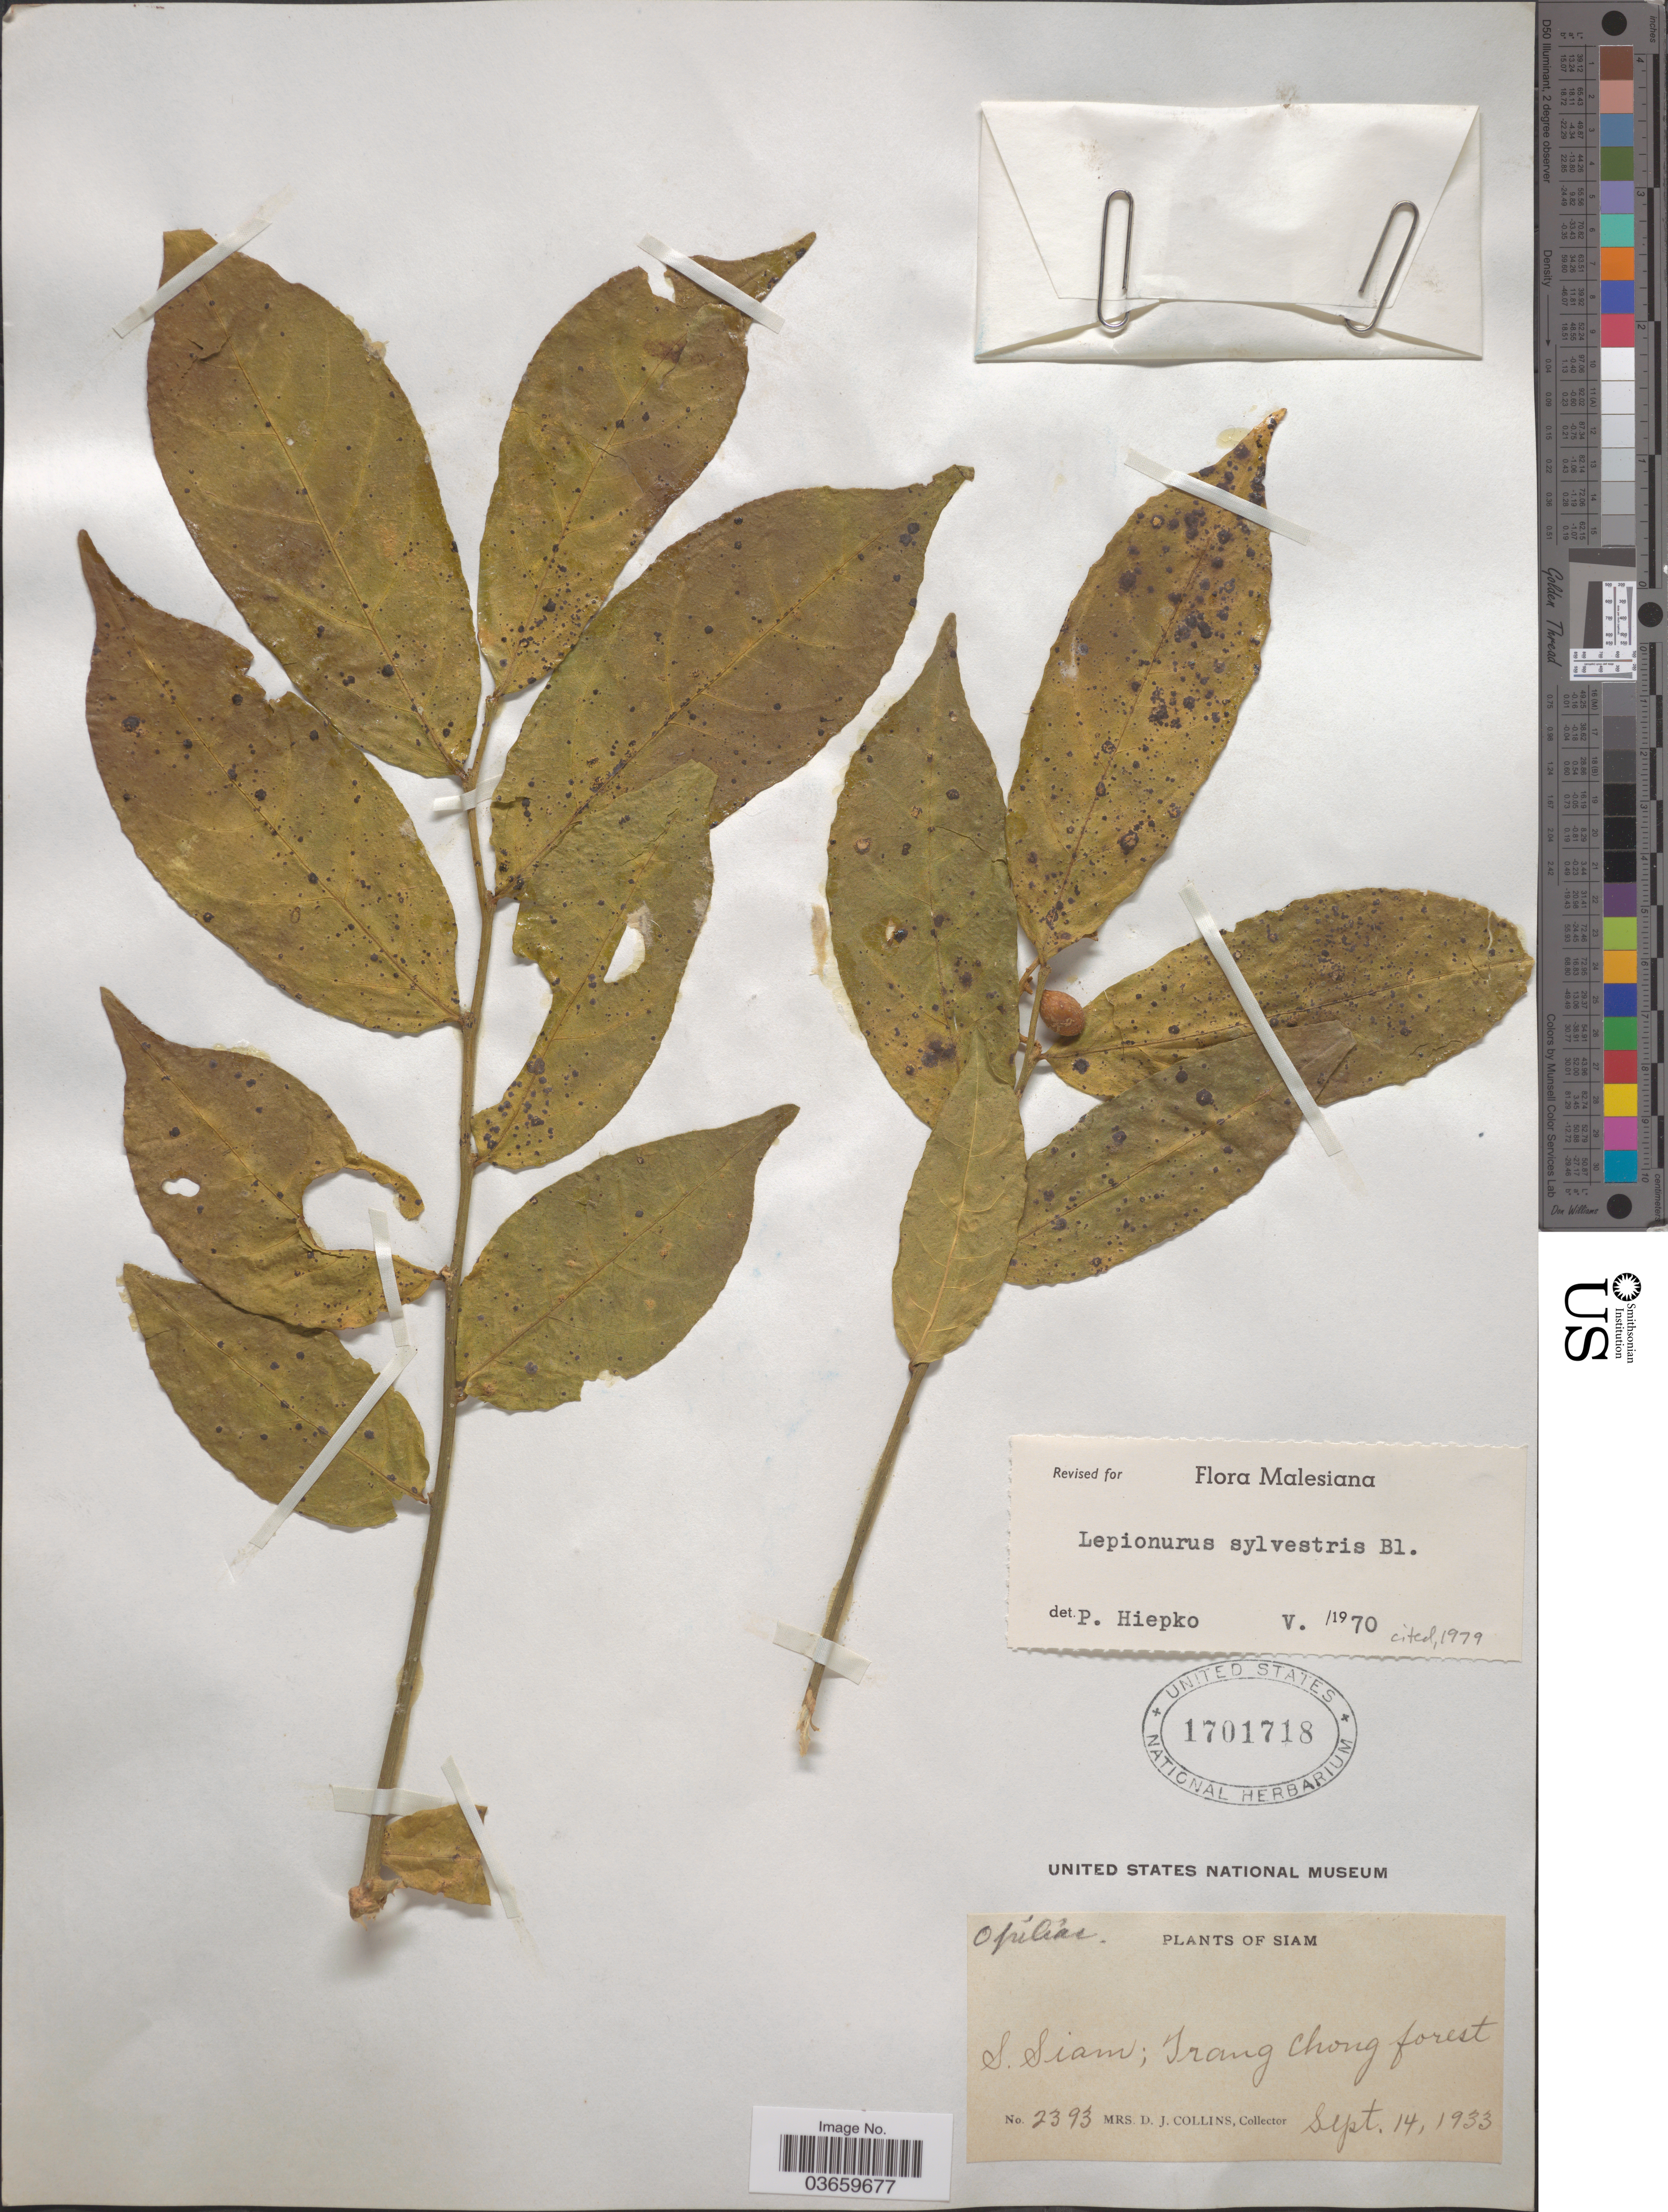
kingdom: Plantae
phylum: Tracheophyta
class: Magnoliopsida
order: Santalales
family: Opiliaceae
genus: Lepionurus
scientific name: Lepionurus sylvestris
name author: Blume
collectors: Mrs. D. J. Collins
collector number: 2393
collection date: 1933-09-14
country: Thailand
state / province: Trang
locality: Siam. S. Siam; Trang Chong forest.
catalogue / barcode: US 1701718